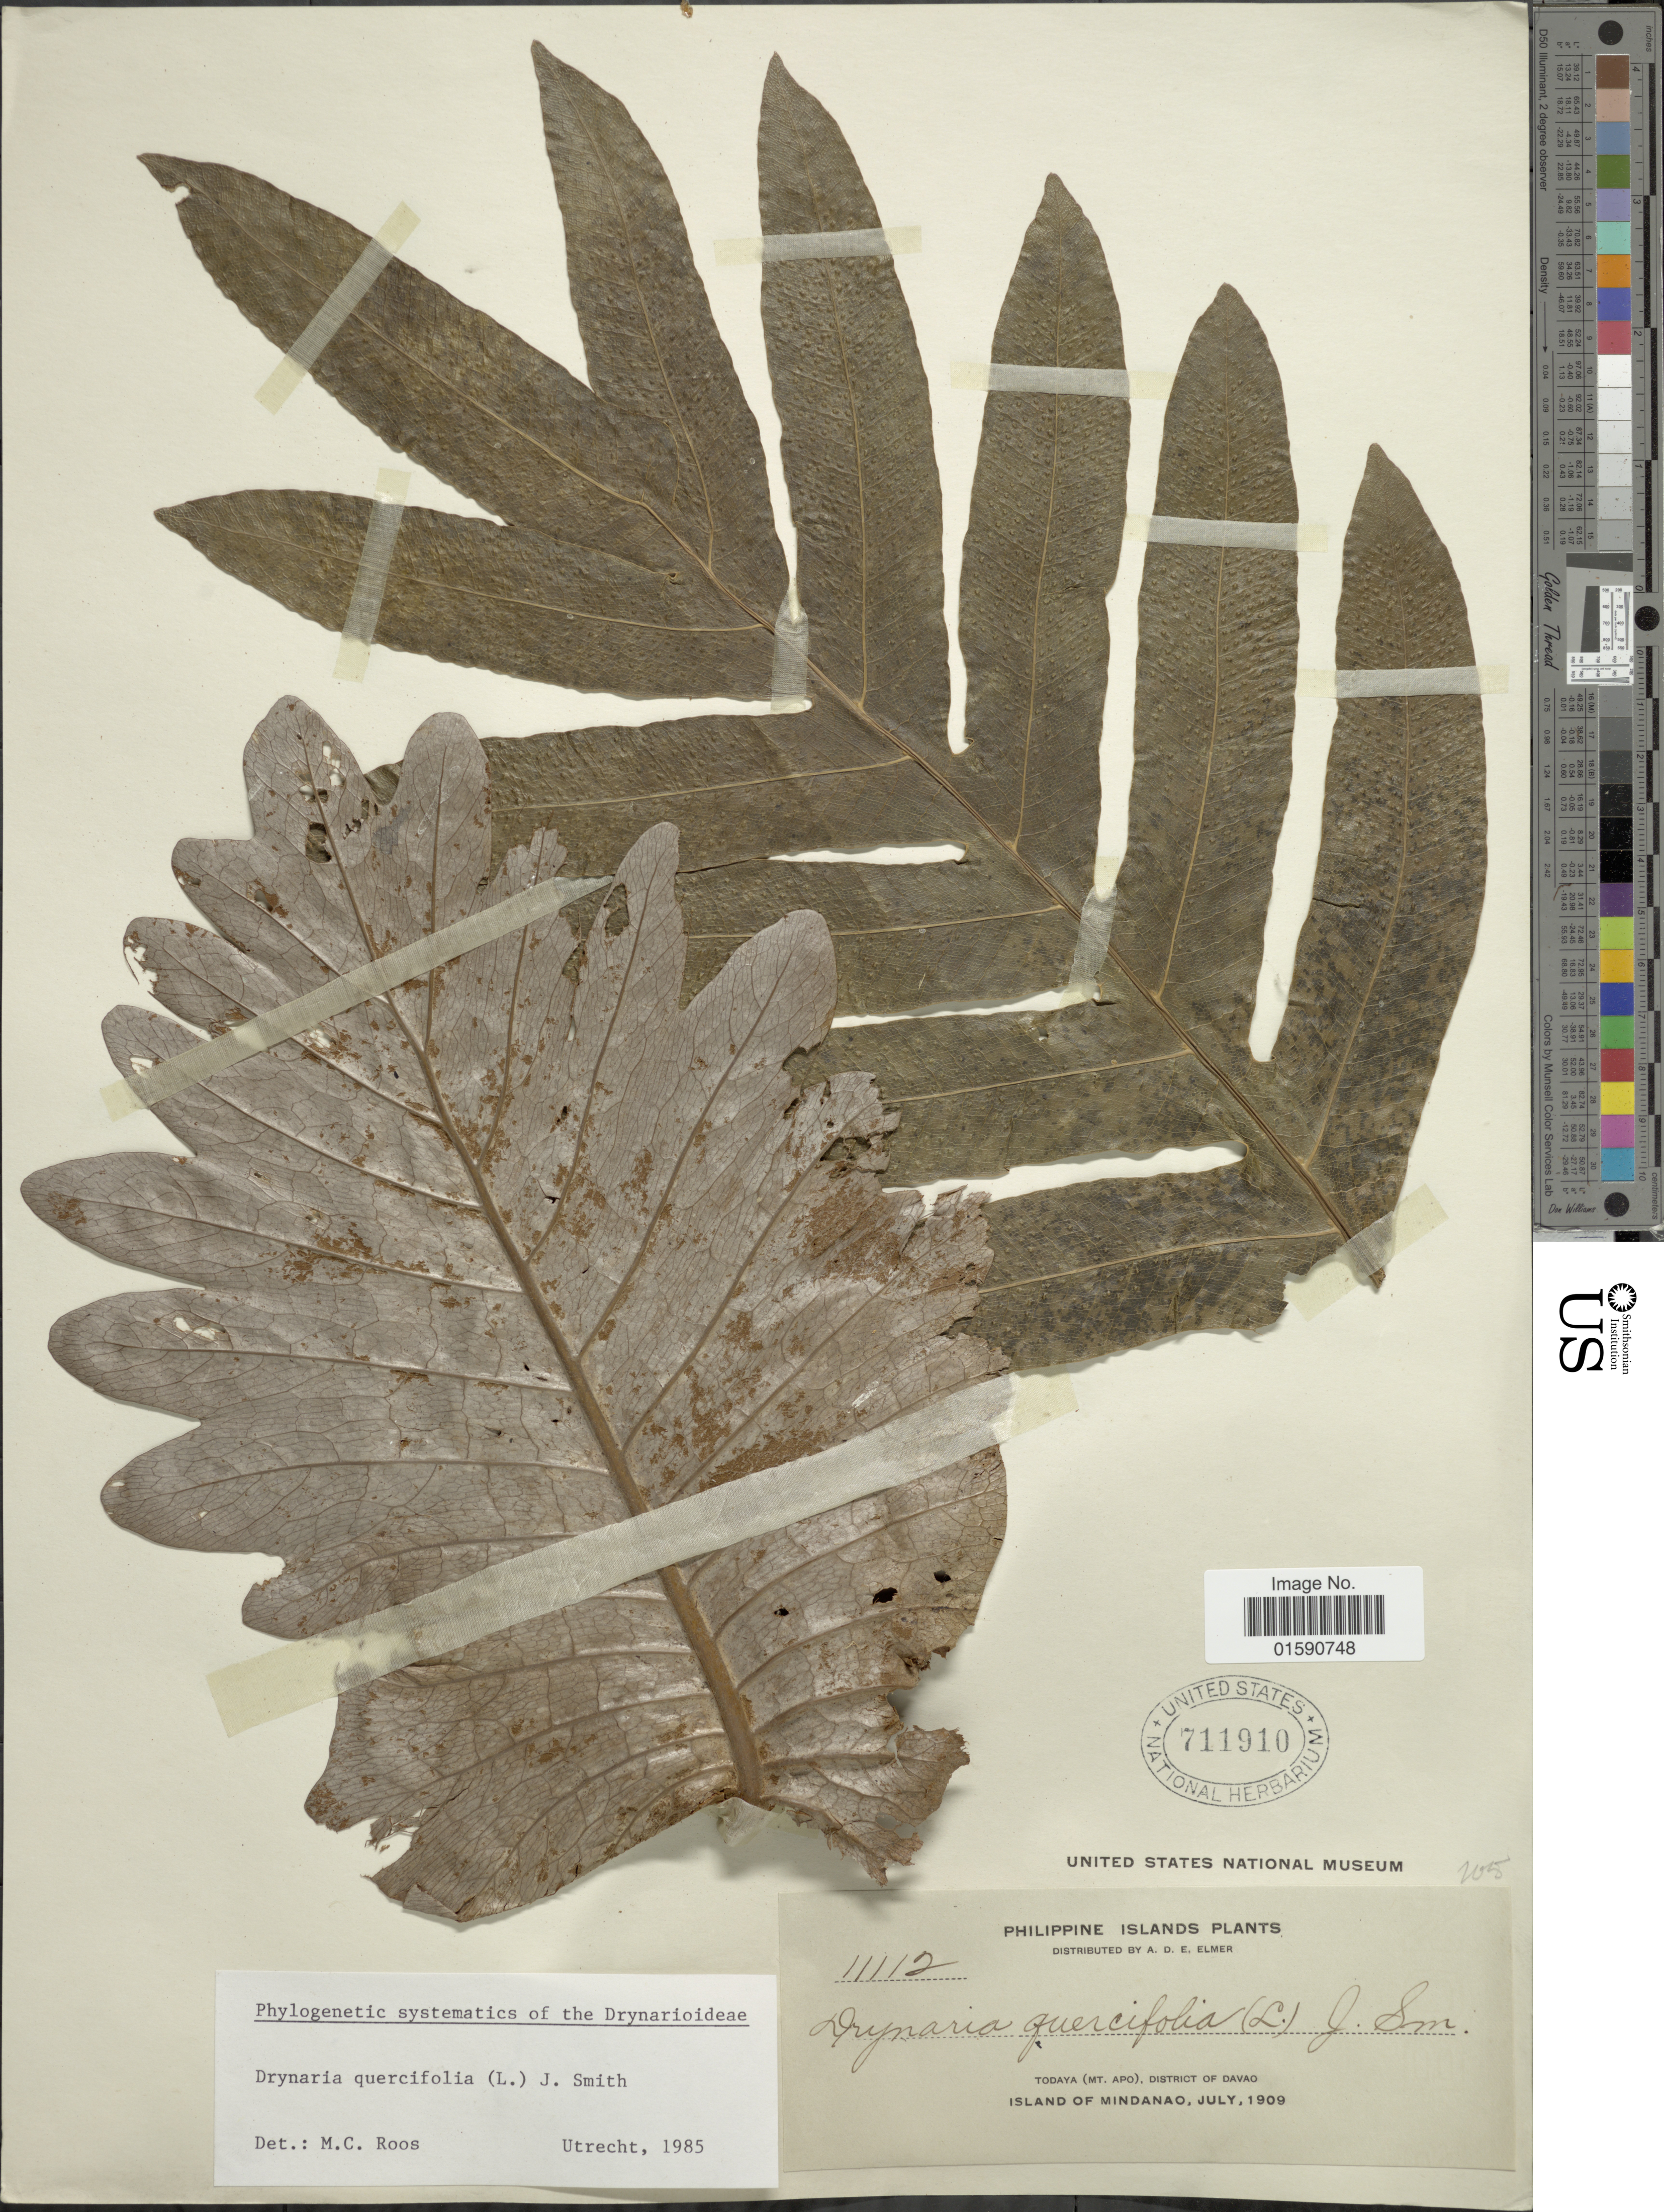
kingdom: Plantae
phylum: Tracheophyta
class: Polypodiopsida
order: Polypodiales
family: Polypodiaceae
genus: Drynaria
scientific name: Drynaria quercifolia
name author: (L.) J. Sm.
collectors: A. D. E. Elmer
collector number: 11112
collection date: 1909-07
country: Philippines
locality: Todaya ( Mt. Apo), District of Davao. Island of Mindanao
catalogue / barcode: US 711910